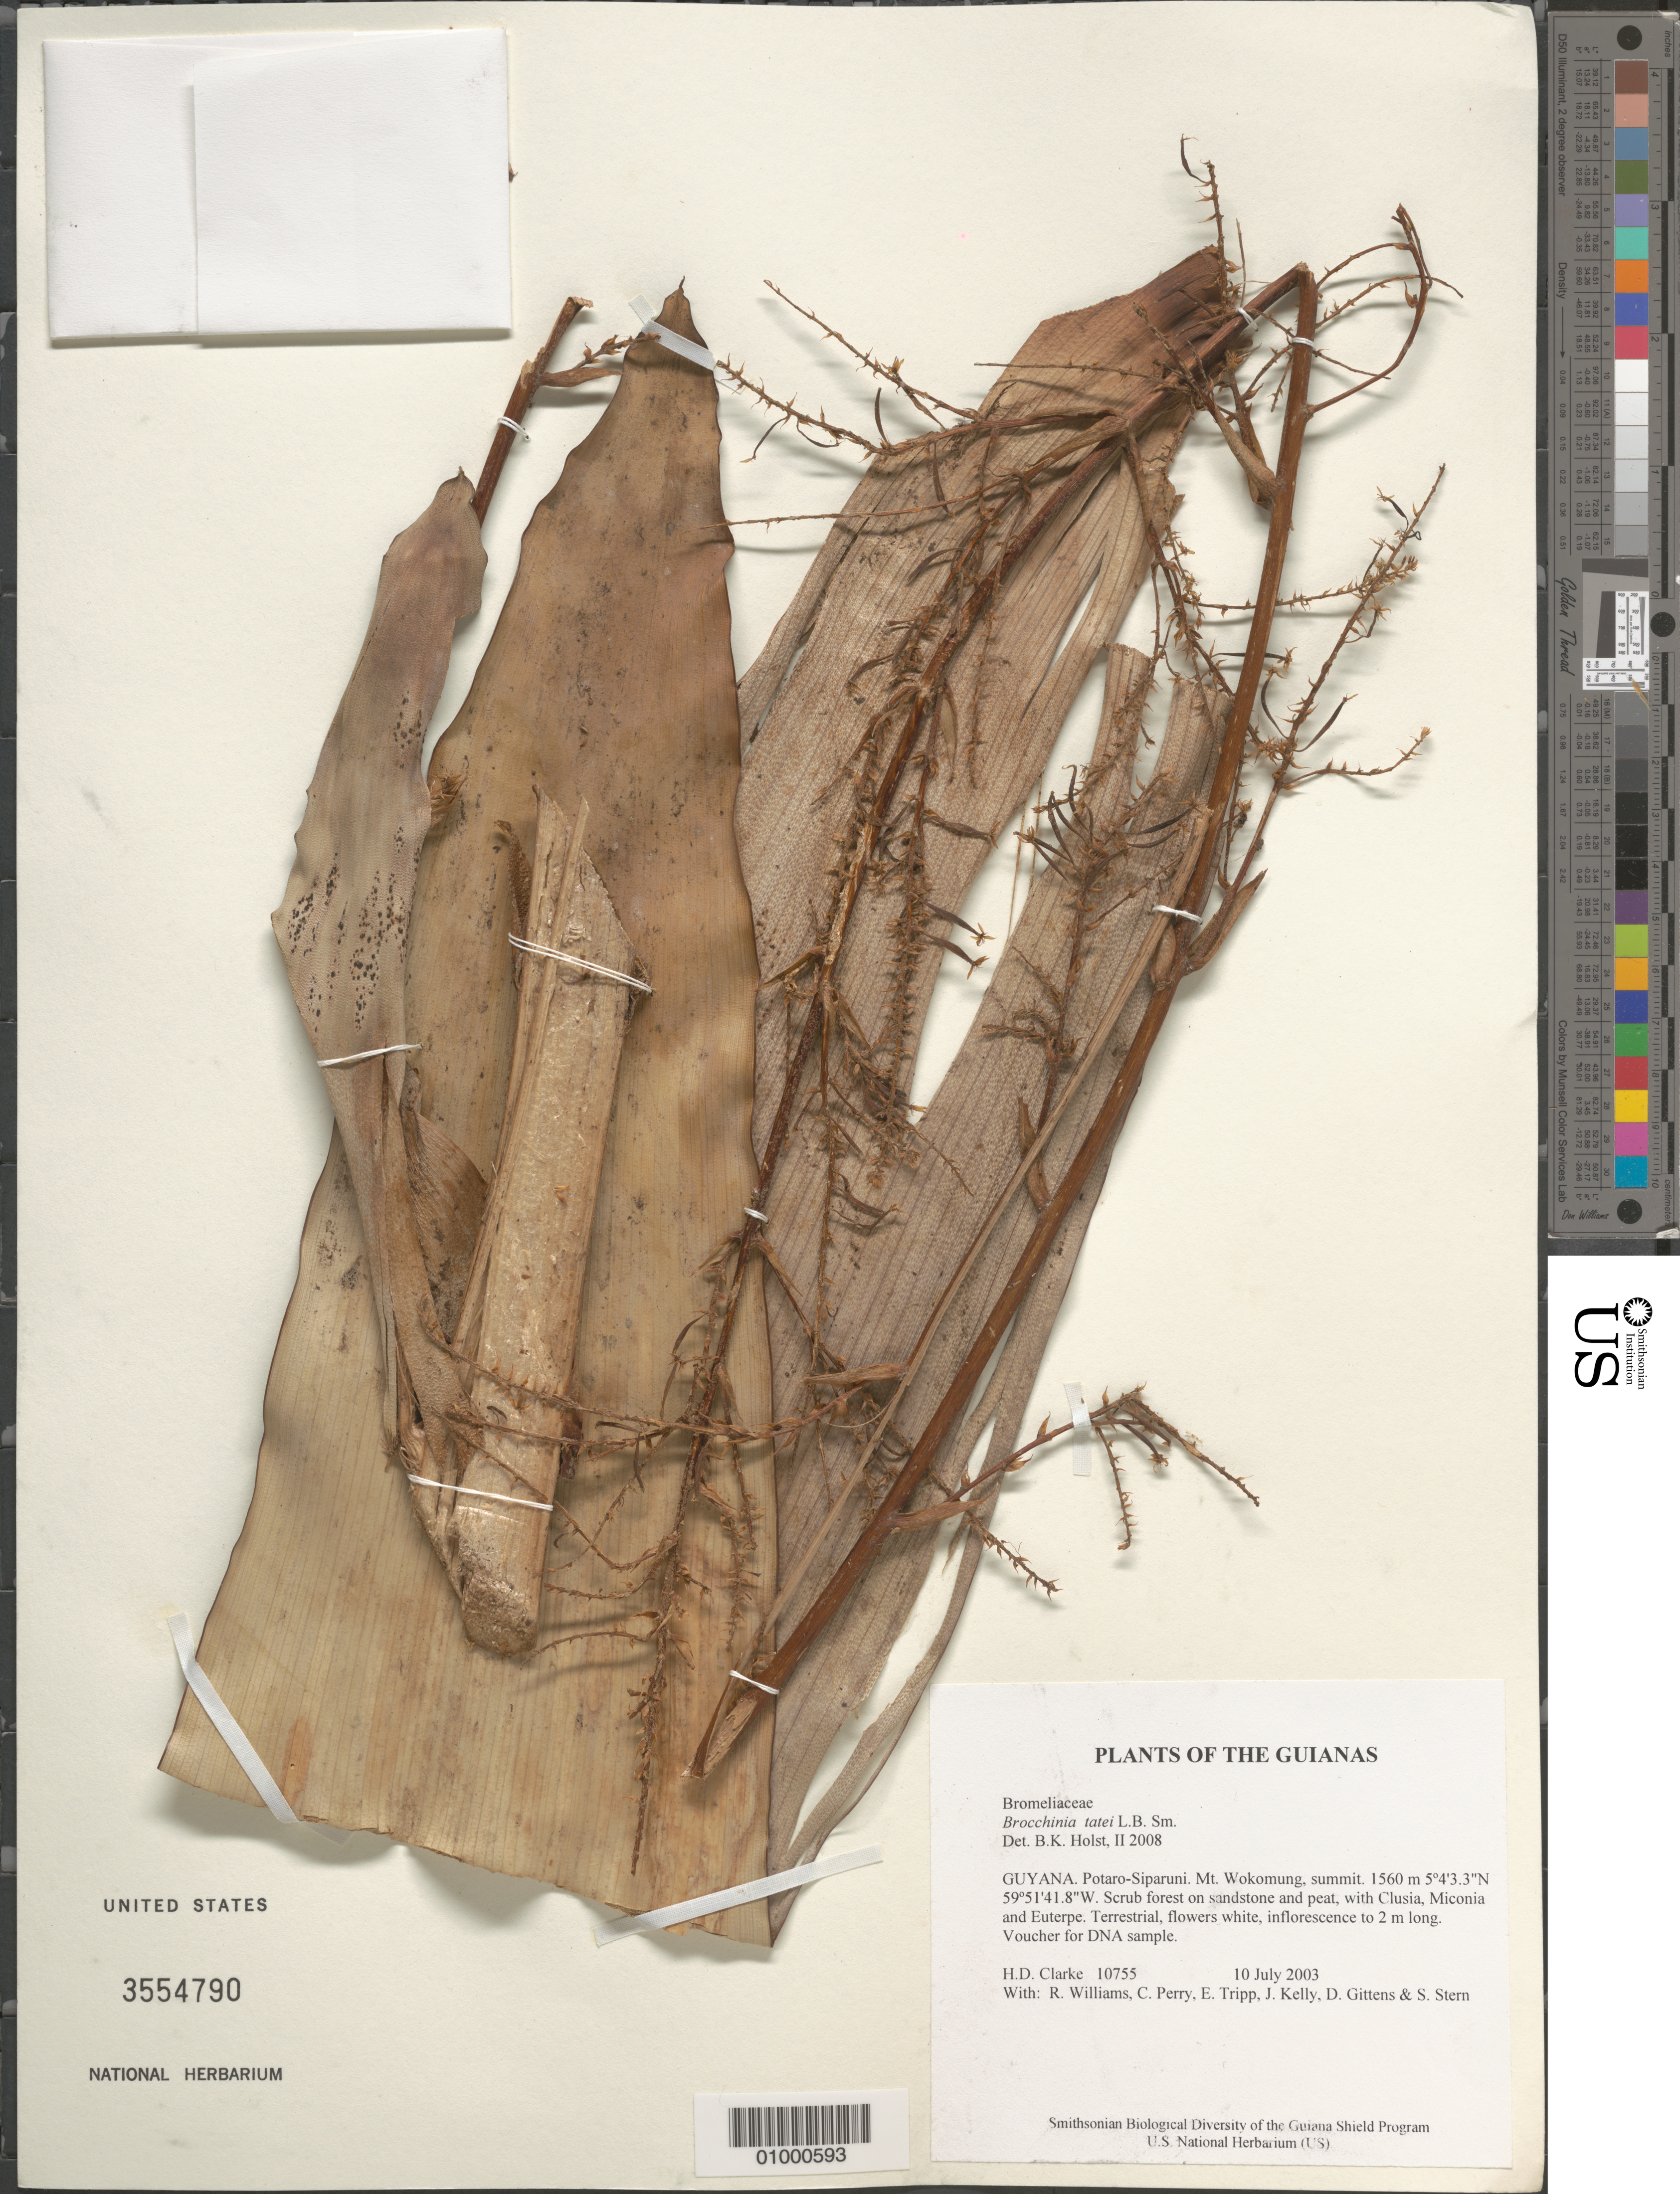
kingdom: Plantae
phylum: Tracheophyta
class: Liliopsida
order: Poales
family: Bromeliaceae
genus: Brocchinia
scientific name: Brocchinia tatei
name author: L.B. Sm.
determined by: Holst, Bruce K.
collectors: H. D. Clarke, R. Williams, C. Perry, E. Tripp, J. Kelly, D. Gittens & S. R. Stern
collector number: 10755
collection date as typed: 10 July 2003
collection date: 2003-07-10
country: Guyana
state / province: Potaro-Siparuni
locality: Mt. Wokomung, summit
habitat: Scrub forest on sandstone and peat, with Clusia, Miconia and Euterpe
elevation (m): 1560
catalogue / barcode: US 3554790